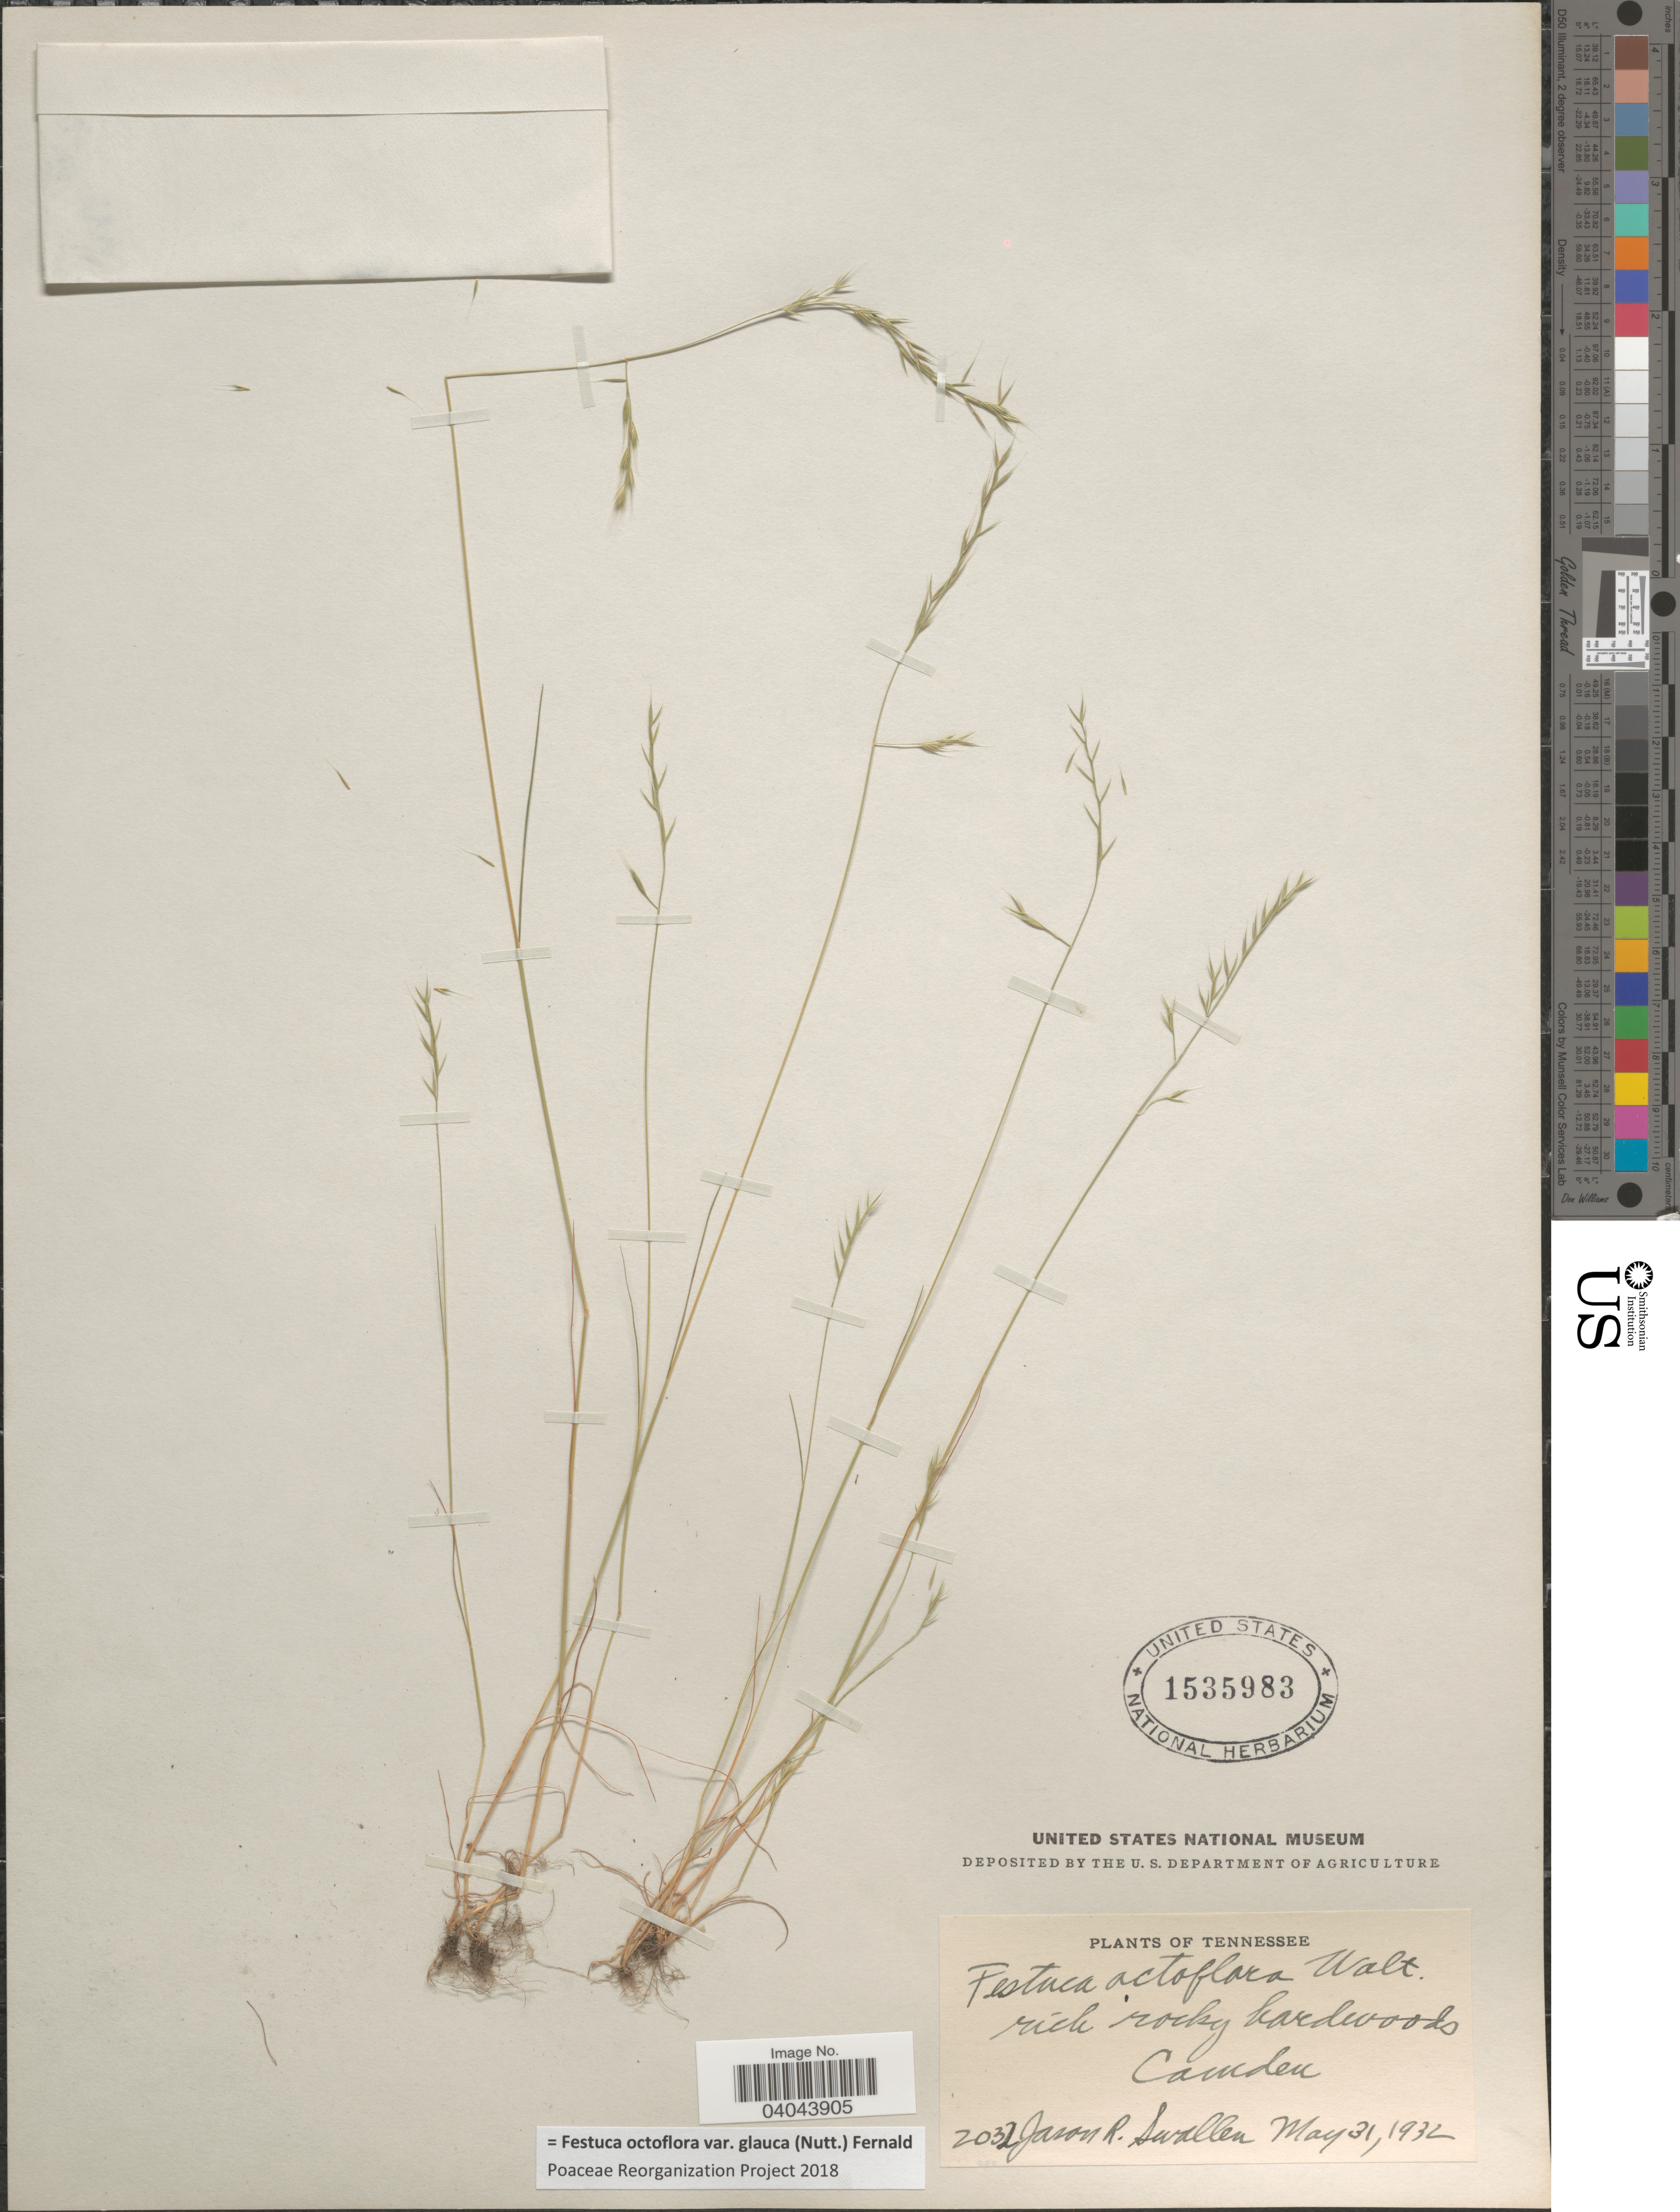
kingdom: Plantae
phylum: Tracheophyta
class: Liliopsida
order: Poales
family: Poaceae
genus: Festuca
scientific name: Festuca octoflora var. glauca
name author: (Nutt.) Fernald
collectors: J. R. Swallen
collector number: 2032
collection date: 1932-05-31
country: United States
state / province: Tennessee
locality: Camden.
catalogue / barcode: US 1535983